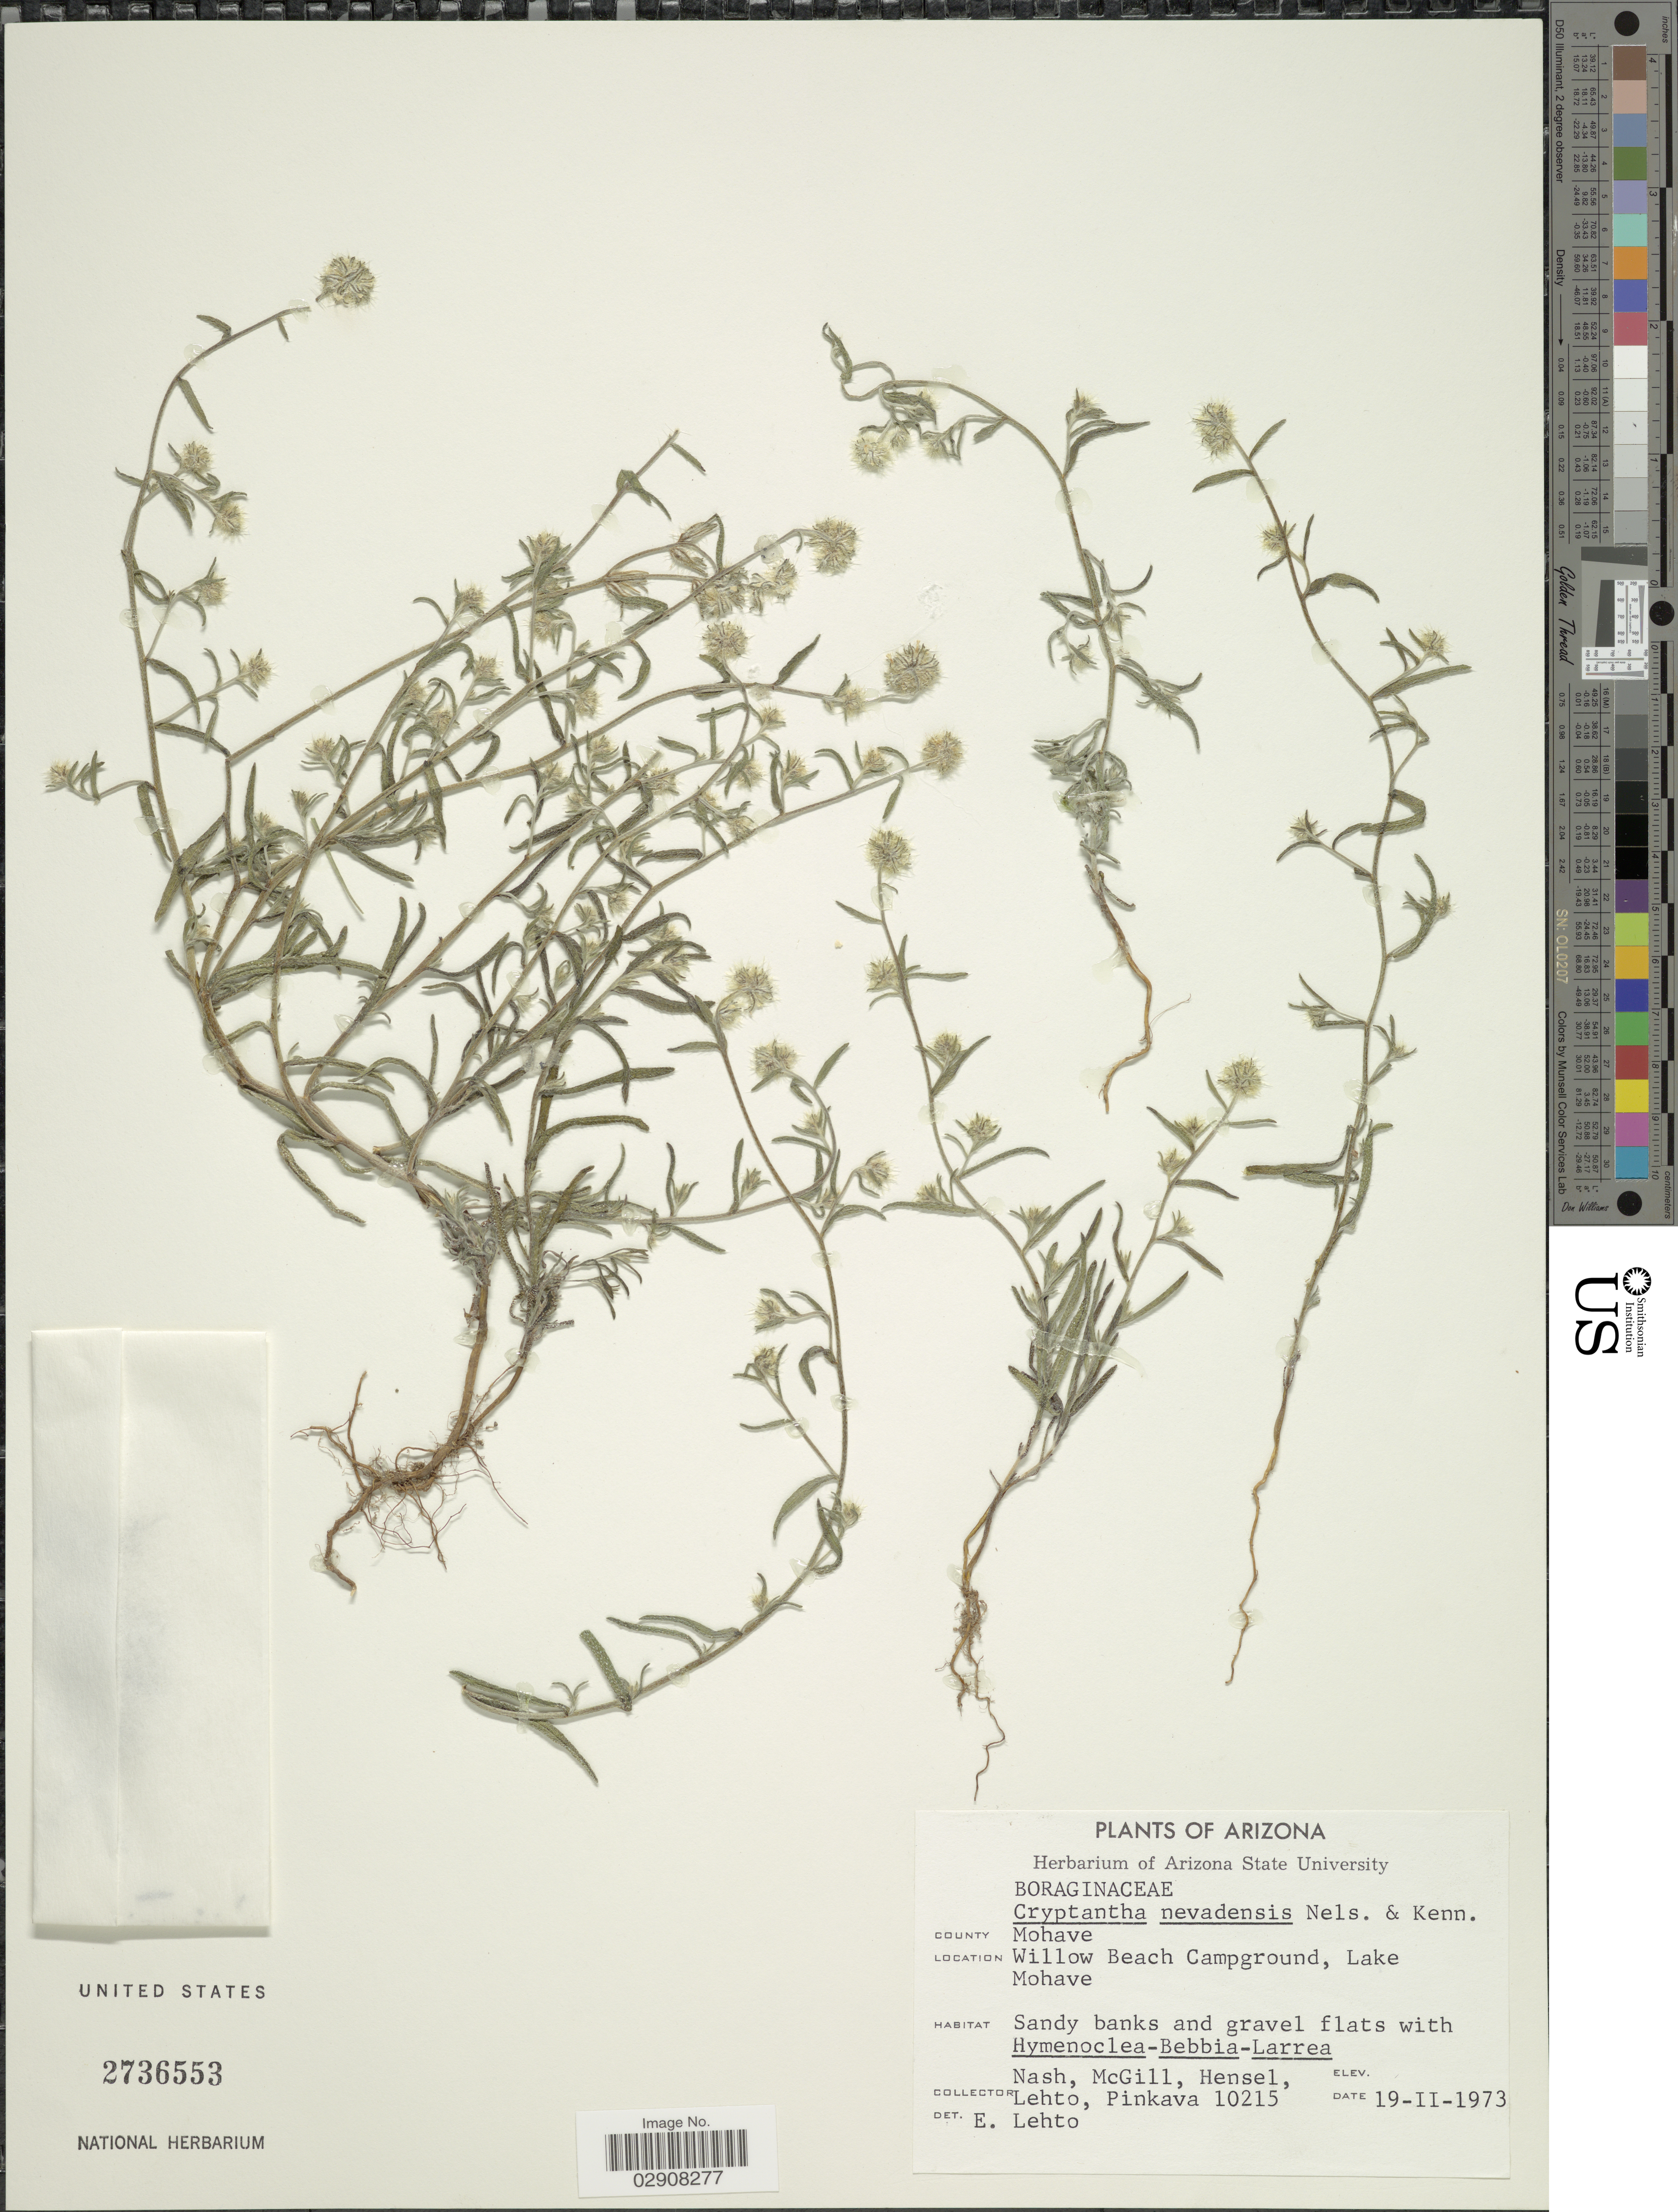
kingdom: Plantae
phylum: Tracheophyta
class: Magnoliopsida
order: Boraginales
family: Boraginaceae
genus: Cryptantha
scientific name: Cryptantha nevadensis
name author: A. Nelson & P.B. Kenn.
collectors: -- Nash, -. McGill, -. Hensel, -. Lehto & -. Pinkava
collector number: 10215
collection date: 1973-02-19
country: United States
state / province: Arizona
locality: County Mohave, Willow Beach Campground, Lake Mohave.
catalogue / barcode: US 2736553